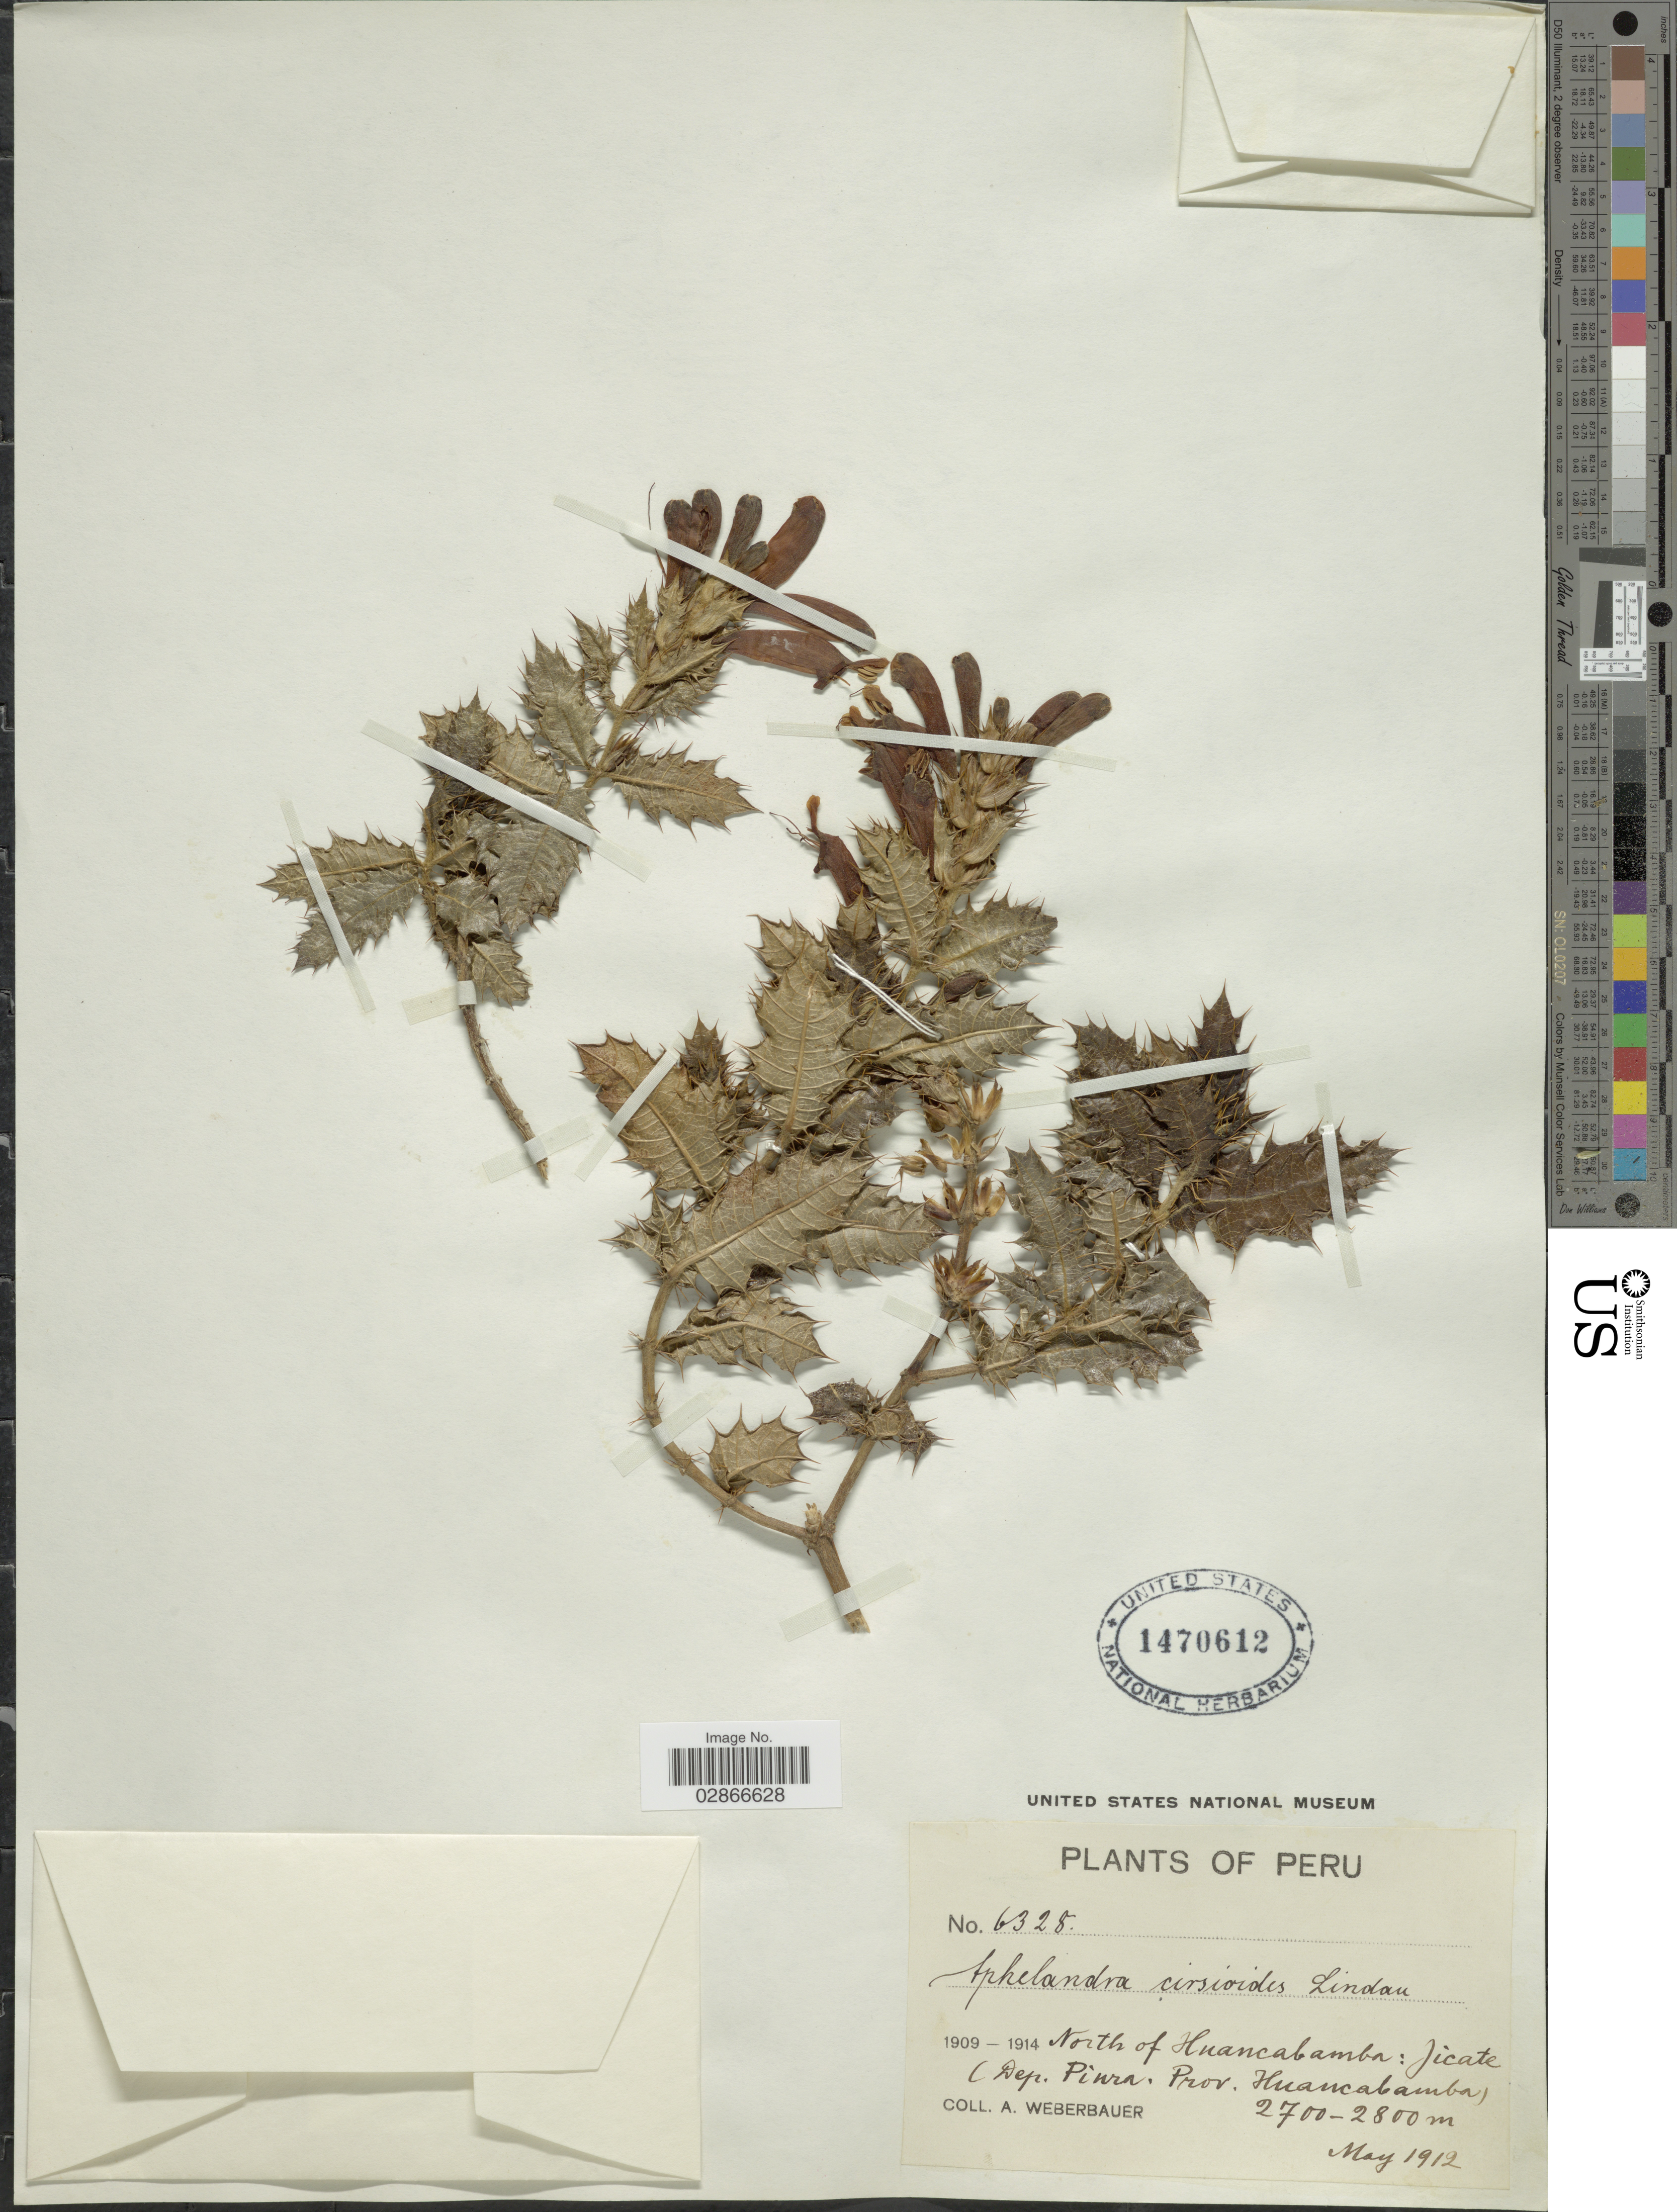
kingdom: Plantae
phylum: Tracheophyta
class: Magnoliopsida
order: Lamiales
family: Acanthaceae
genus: Aphelandra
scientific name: Aphelandra cirsioides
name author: Lindau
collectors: A. Weberbauer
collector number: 6328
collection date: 1912-05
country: Peru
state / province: Piura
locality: North of Huancabamba: Jicate (Dep. Piura. Prov. Huancabamba).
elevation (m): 2700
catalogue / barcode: US 1470612